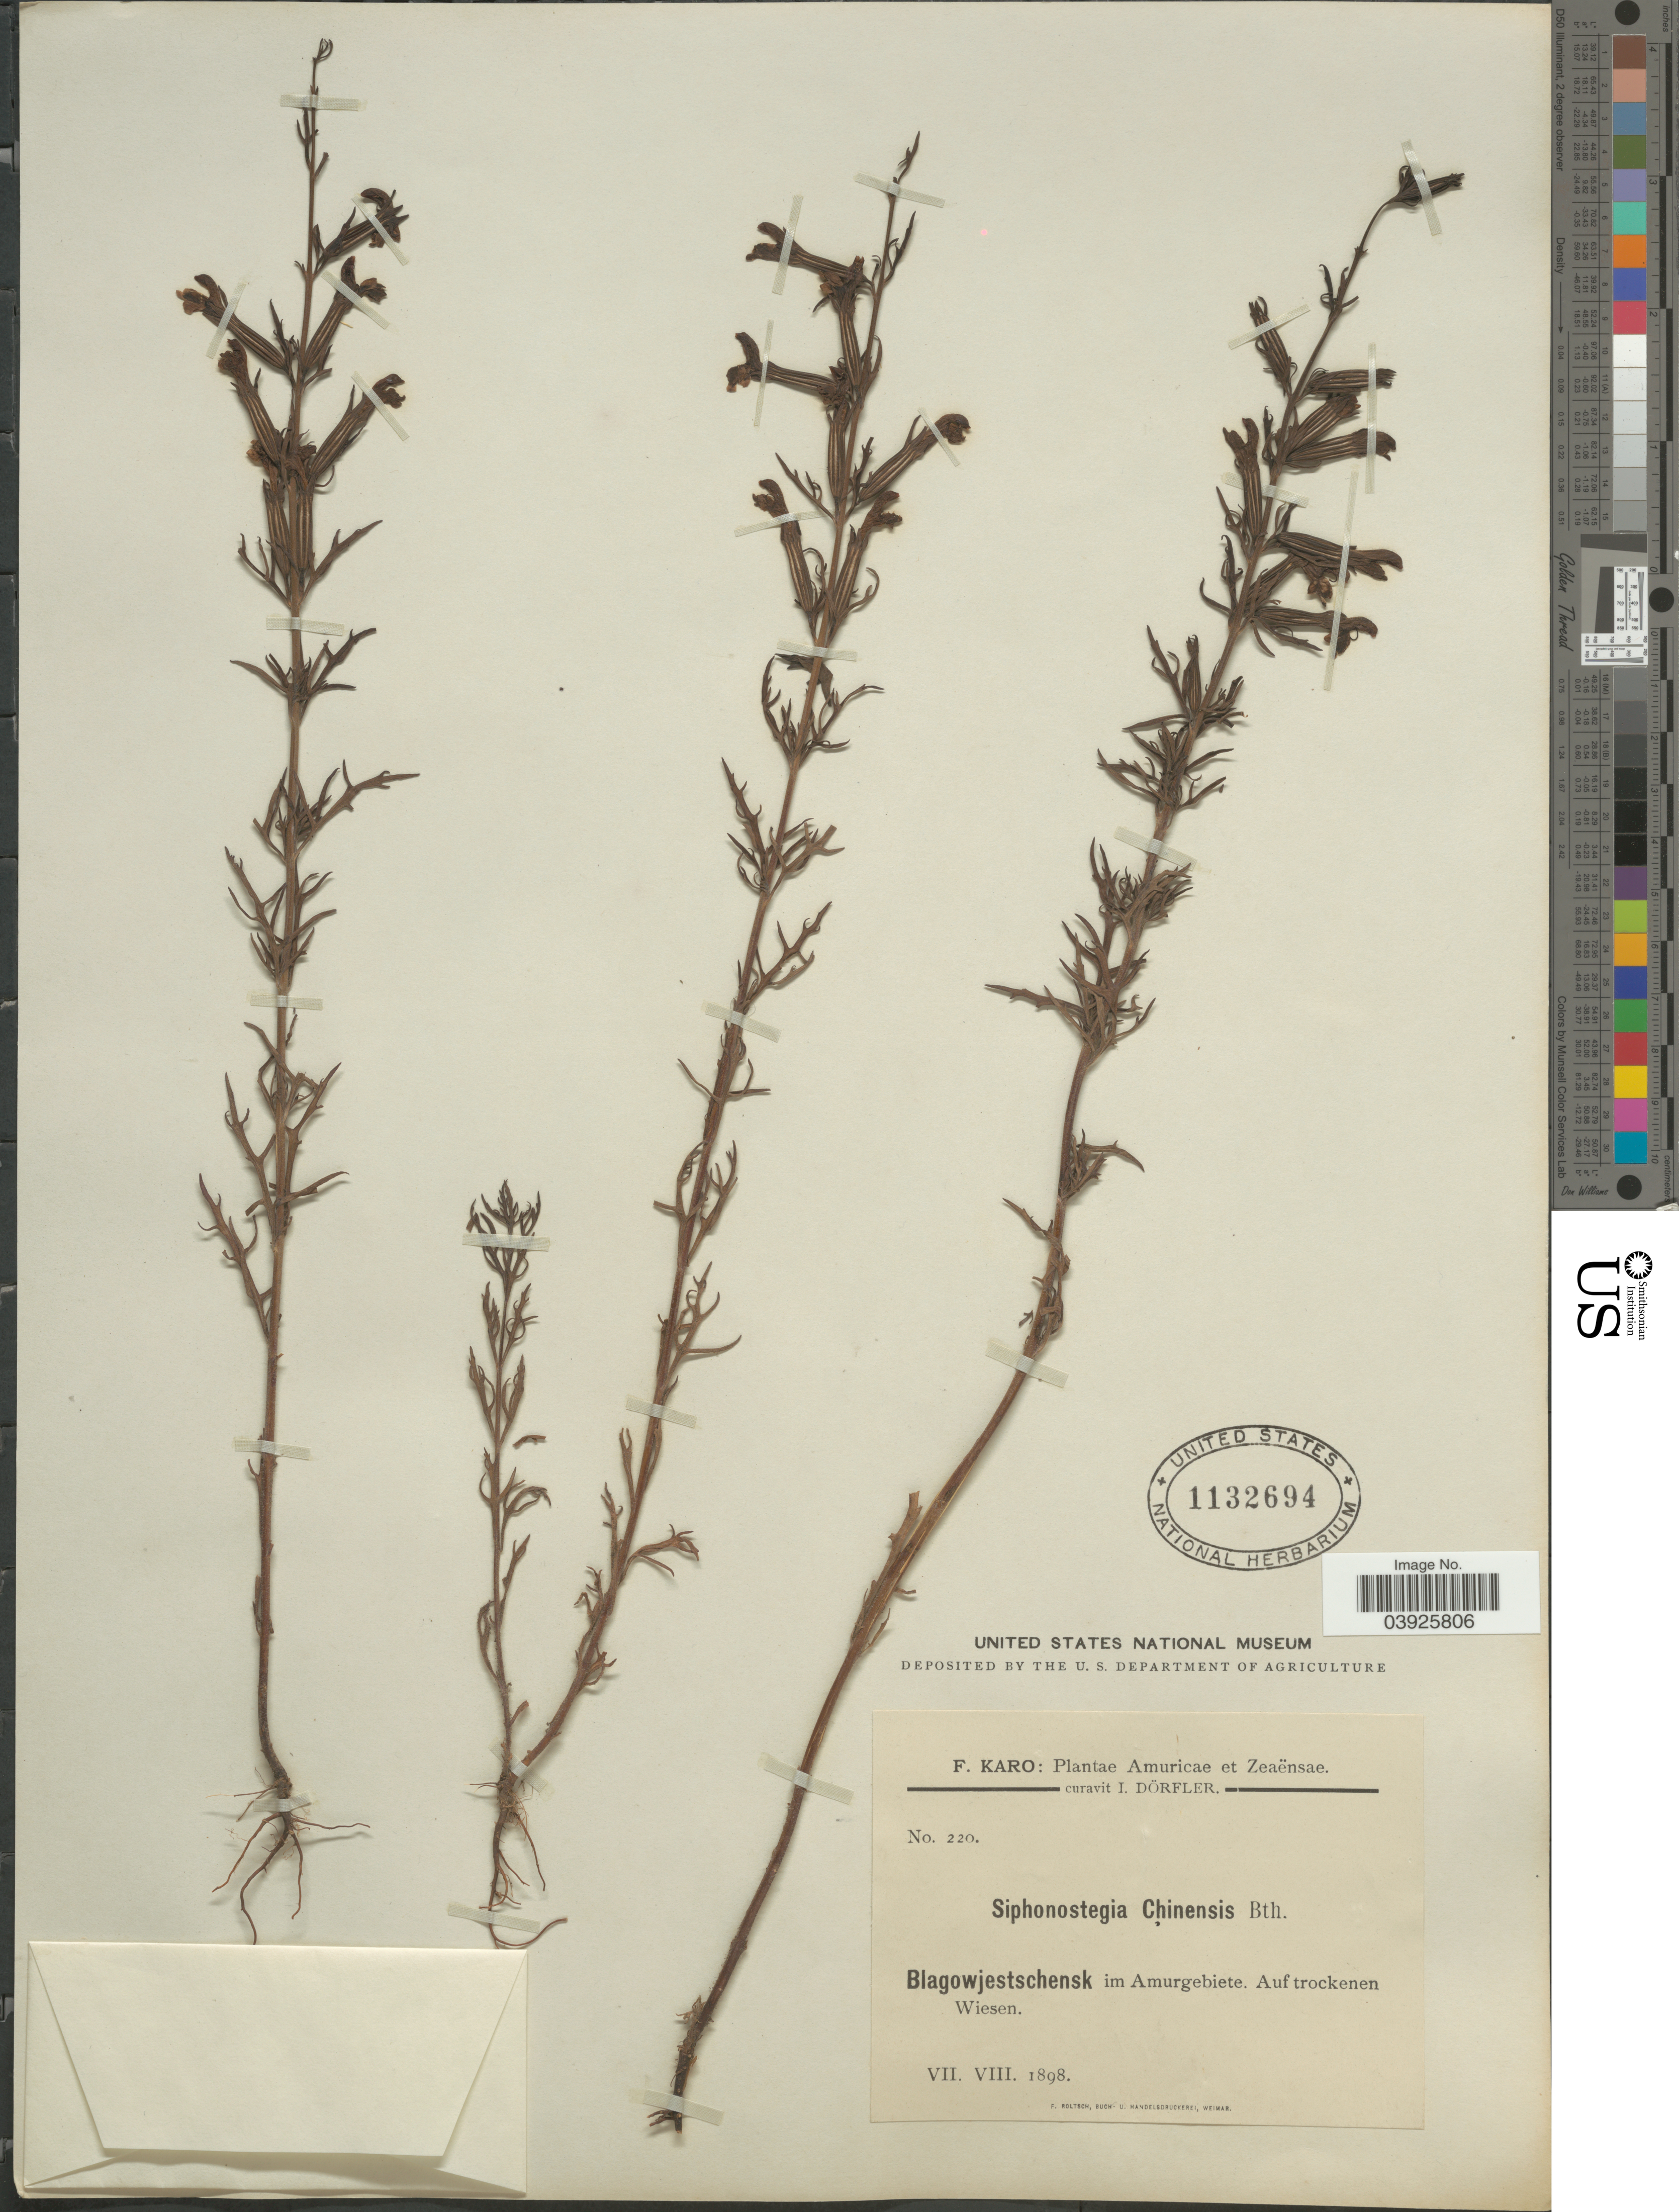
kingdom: Plantae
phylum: Tracheophyta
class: Magnoliopsida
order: Lamiales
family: Orobanchaceae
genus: Siphonostegia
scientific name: Siphonostegia chinensis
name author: Benth.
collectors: F. Karo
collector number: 220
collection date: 1898-07/1898-08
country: Russian Federation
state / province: Amur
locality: Amuricae. Blagowjestschensk im Amurgebiete. Auf trockenen Wiesen.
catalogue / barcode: US 1132694